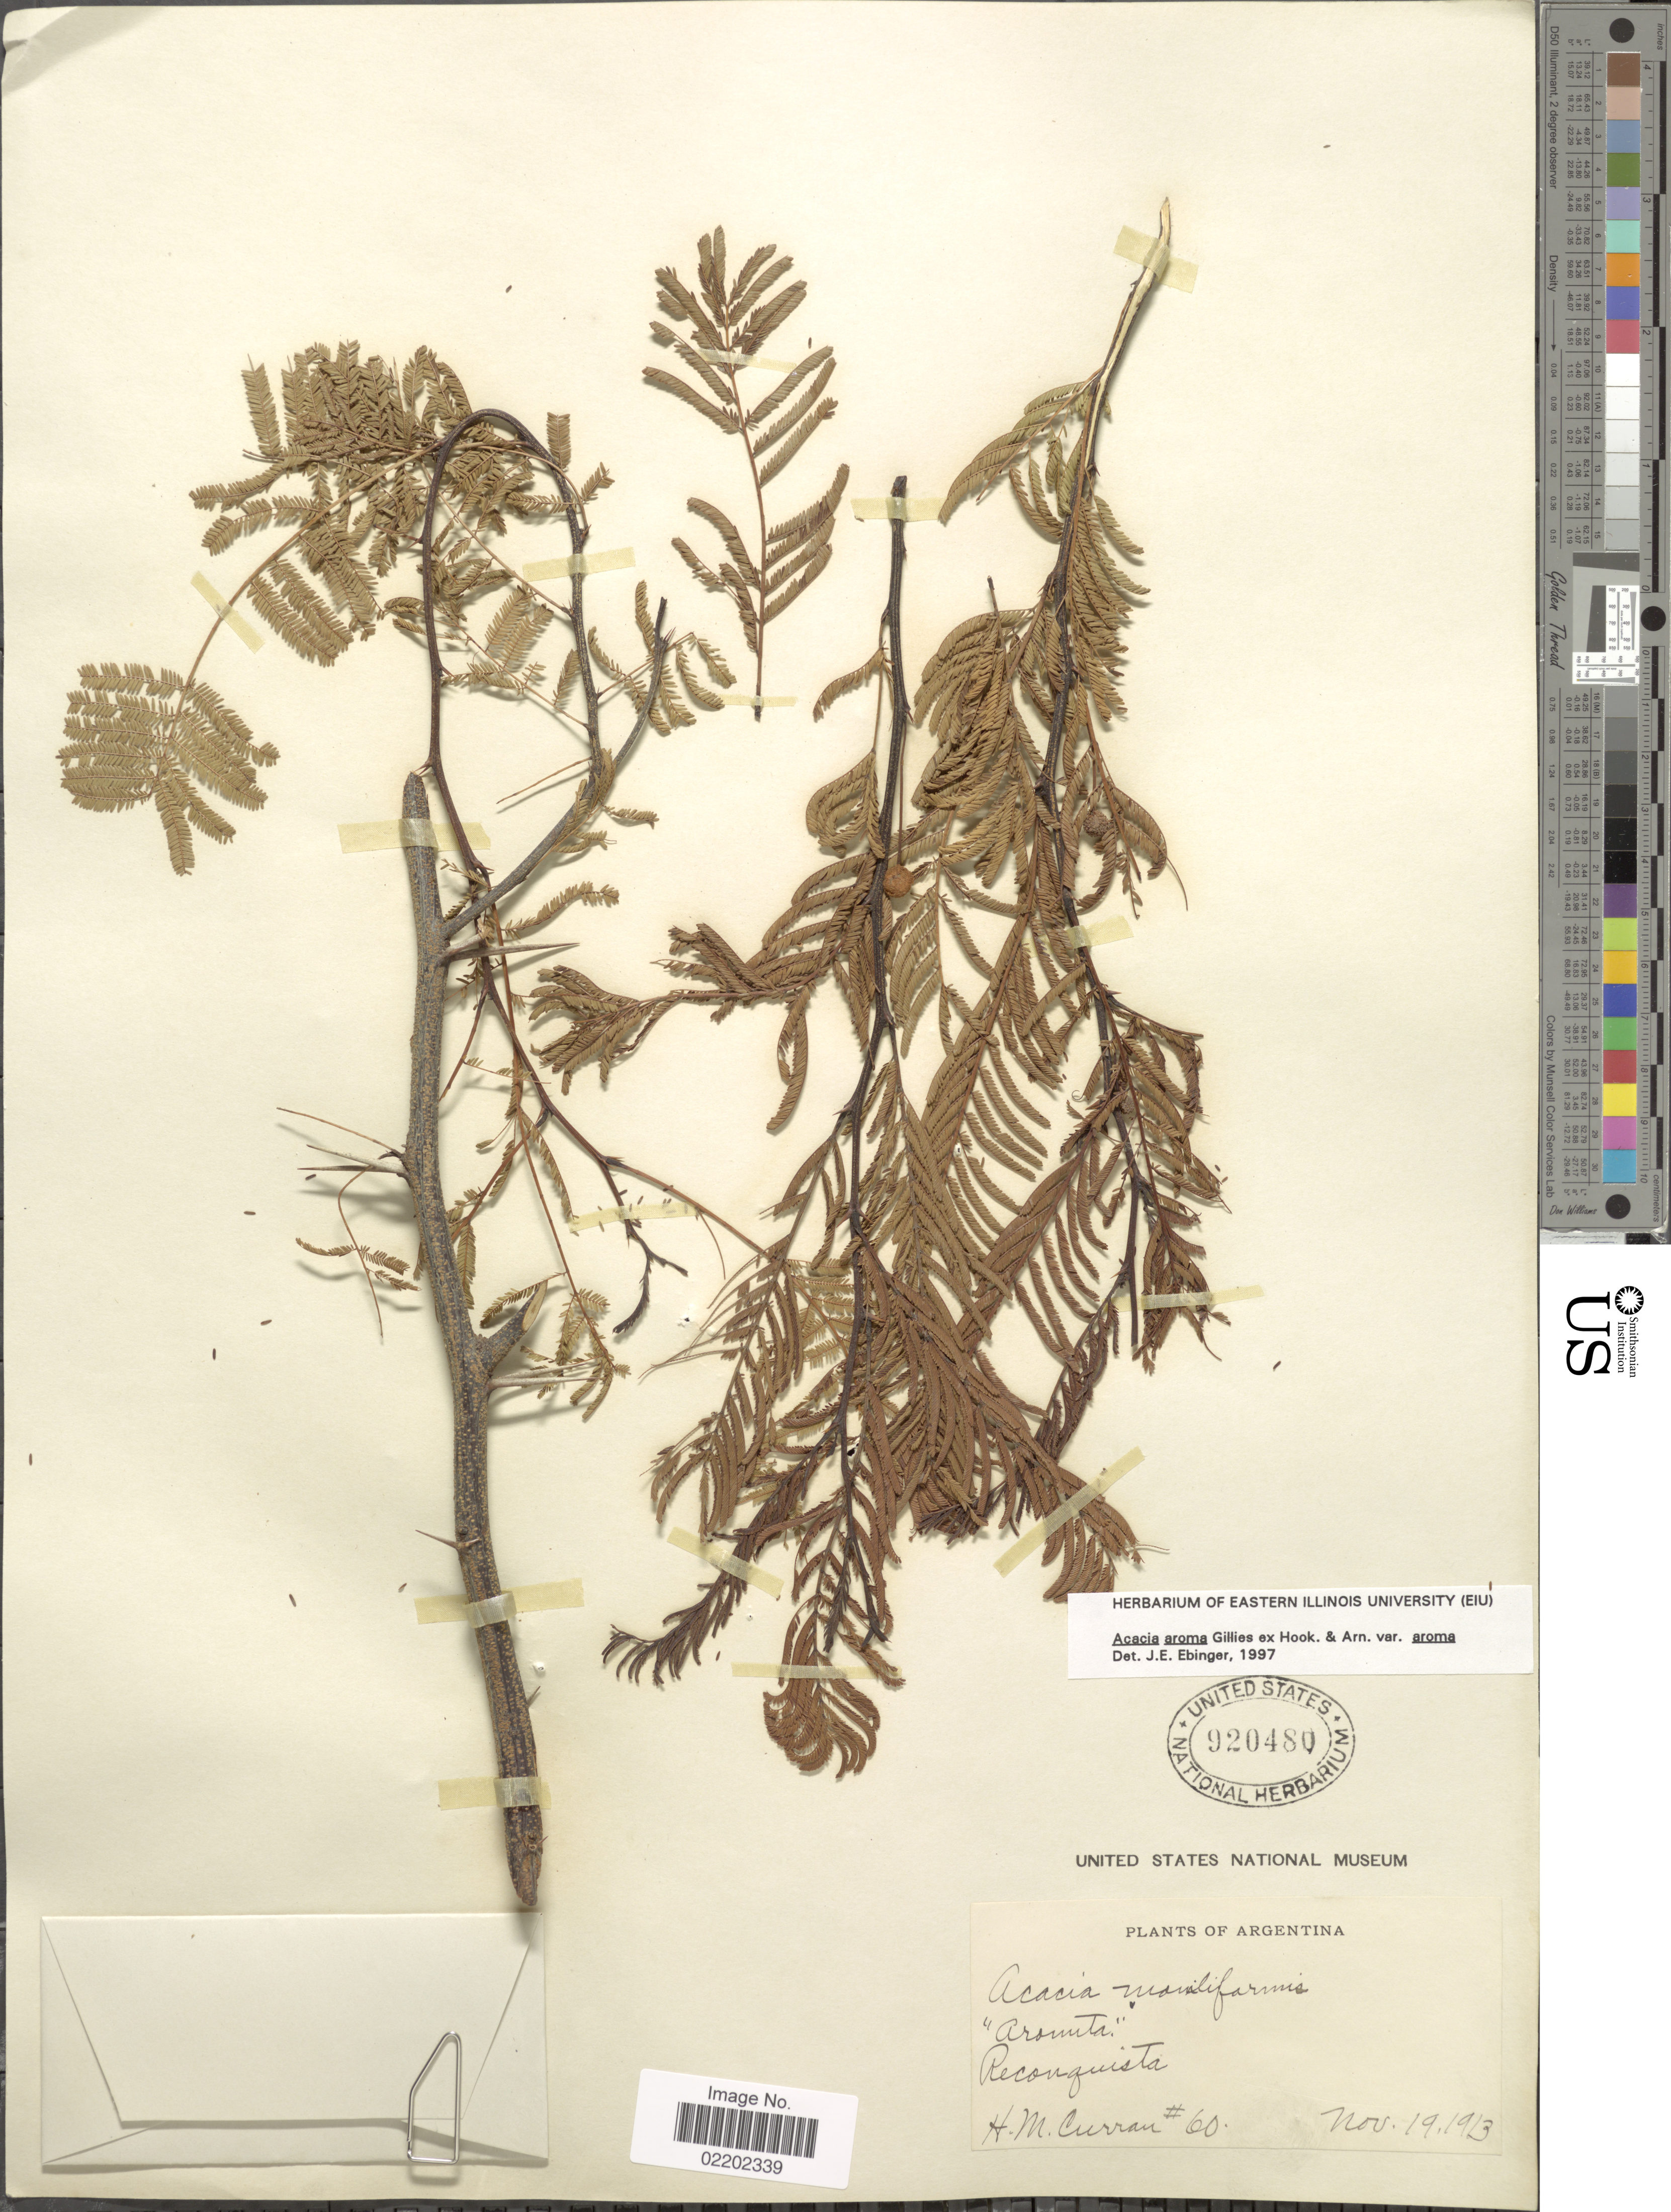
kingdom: Plantae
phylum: Tracheophyta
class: Magnoliopsida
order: Fabales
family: Fabaceae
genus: Vachellia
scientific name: Vachellia aroma var. aroma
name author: (Gillies ex Hook. & Arn.) Seigler & Ebinger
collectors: H. M. Curran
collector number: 60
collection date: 1913-11-19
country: Argentina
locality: Reconquista.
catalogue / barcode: US 920480